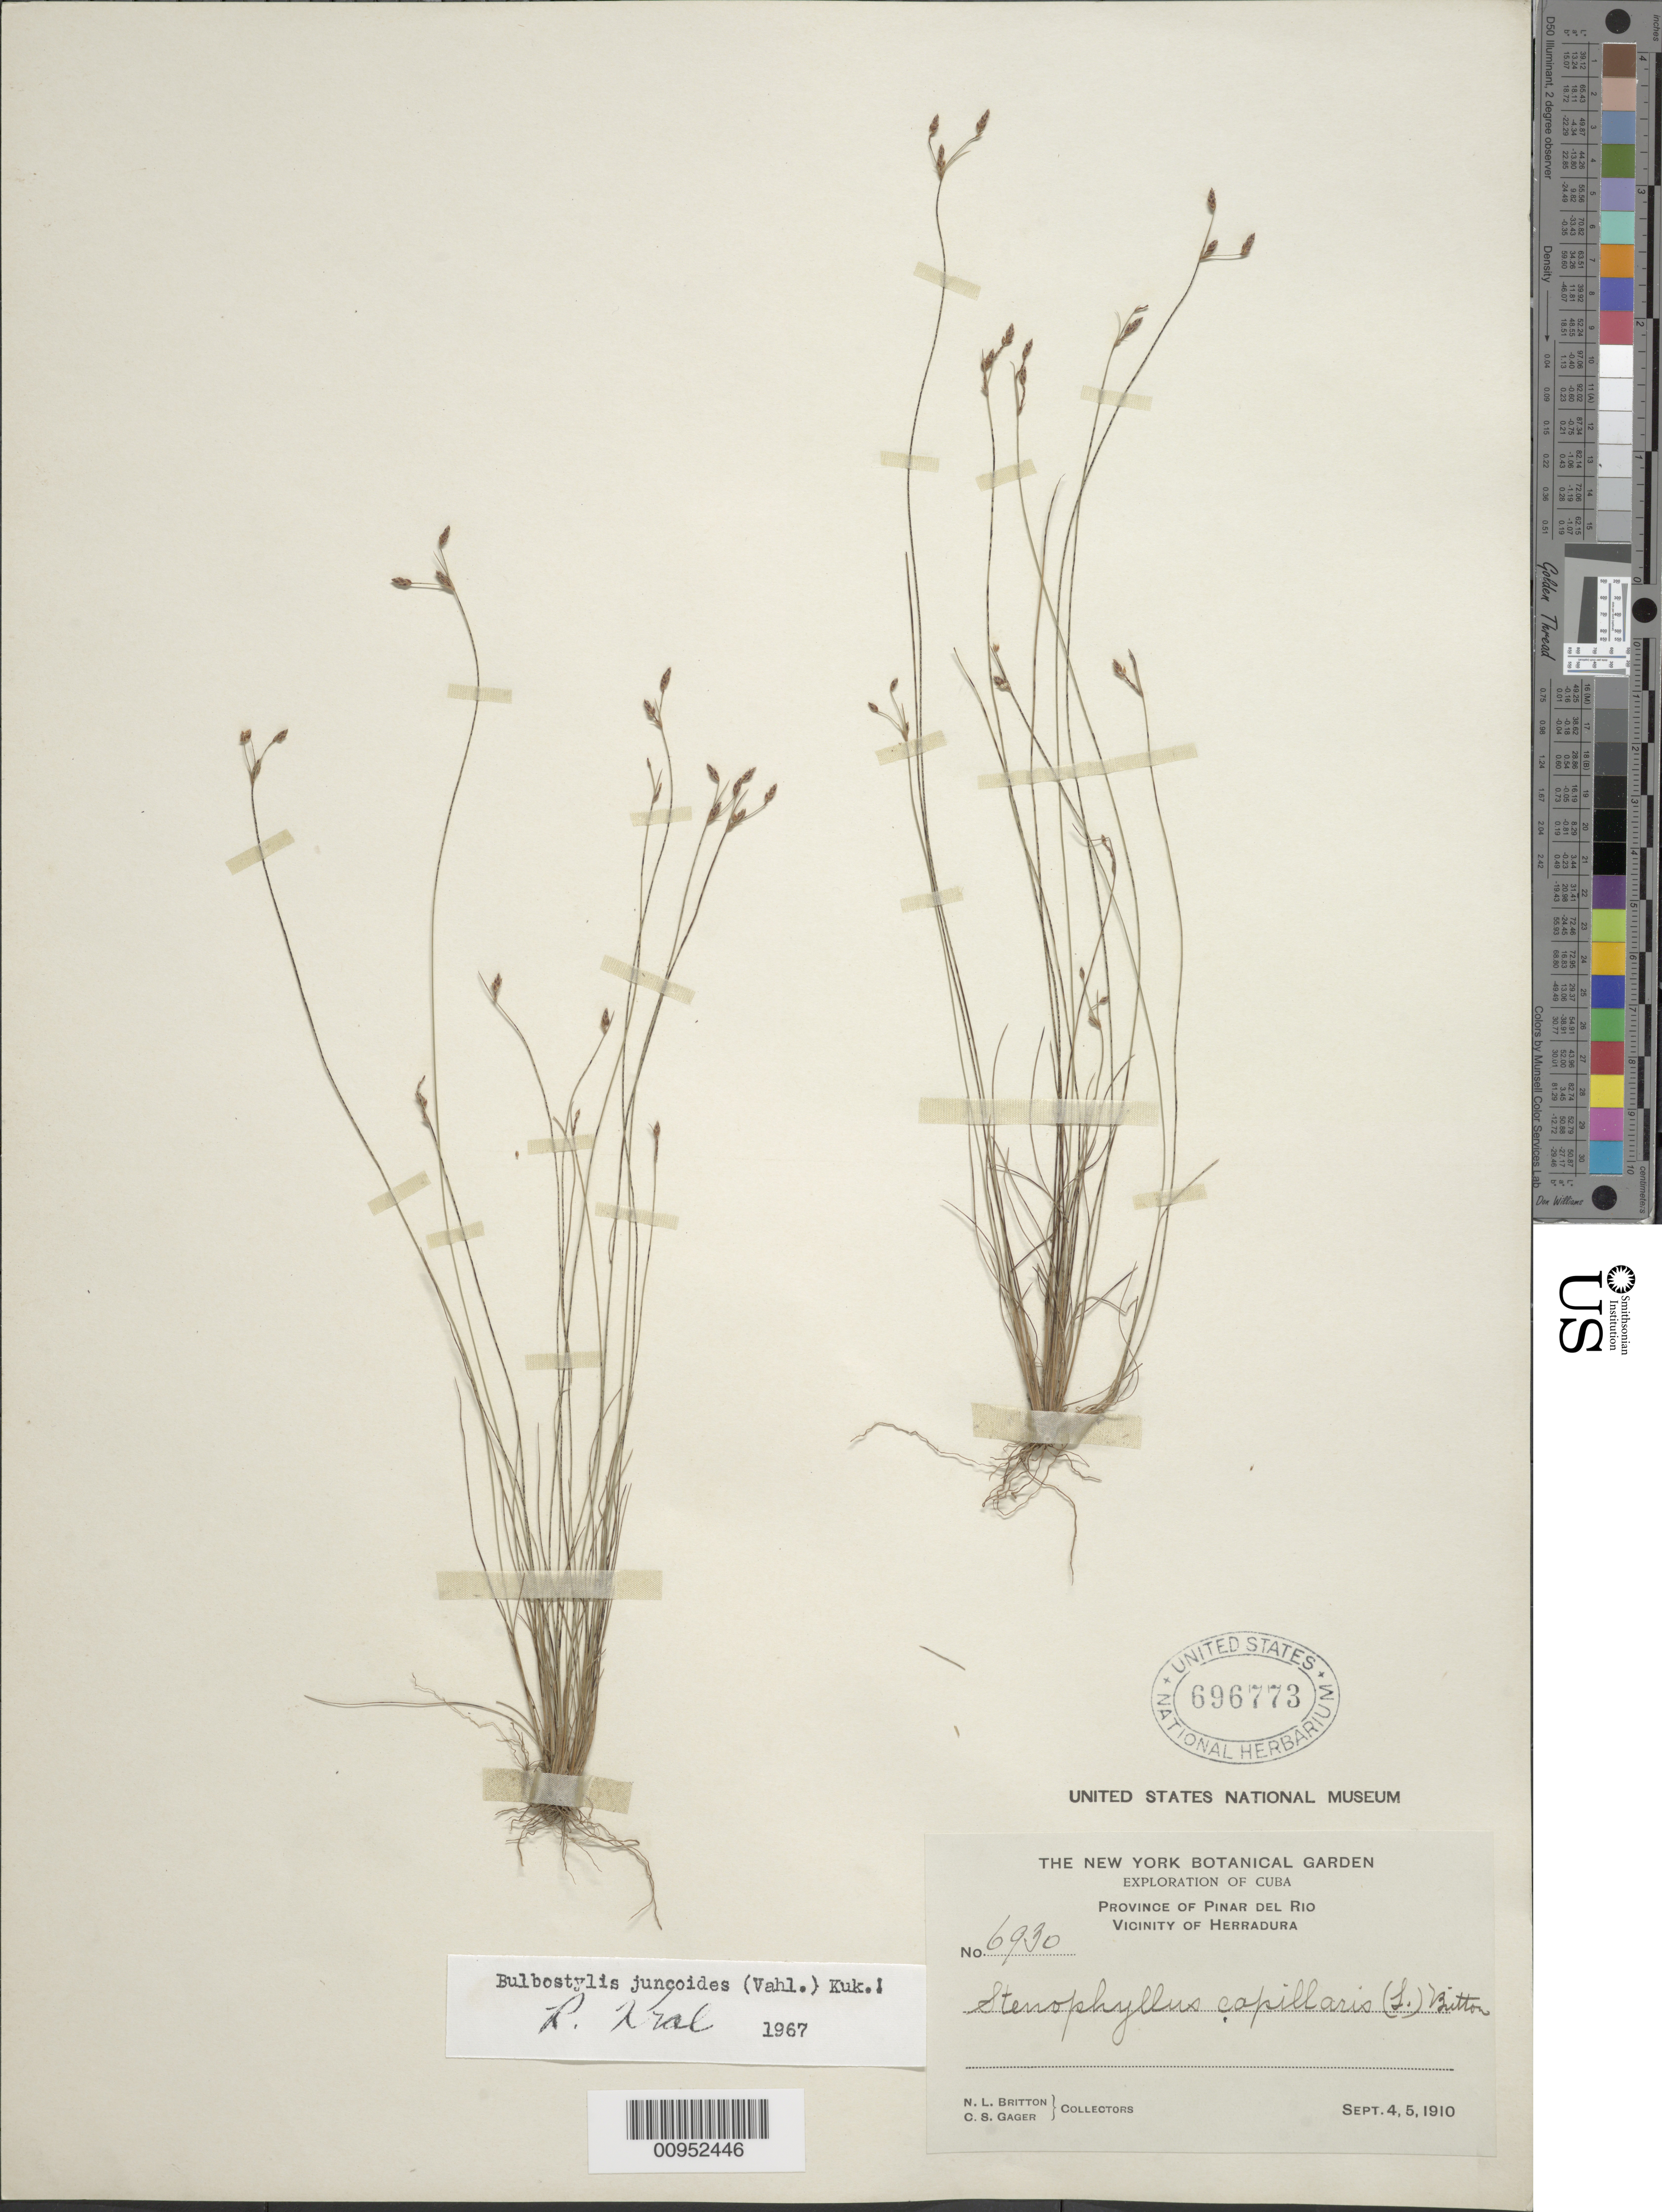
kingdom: Plantae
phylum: Tracheophyta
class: Liliopsida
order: Poales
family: Cyperaceae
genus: Bulbostylis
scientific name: Bulbostylis juncoides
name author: (Vahl) Kük. ex Herter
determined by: Kral, Robert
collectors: N. Britton & C. Gager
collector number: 6930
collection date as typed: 04 Sep 1910 to 05 Sep 1910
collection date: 1910-09-04/1910-09-05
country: Cuba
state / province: Pinar del Rio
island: Cuba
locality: Vicinity of Herradura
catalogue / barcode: US 696773